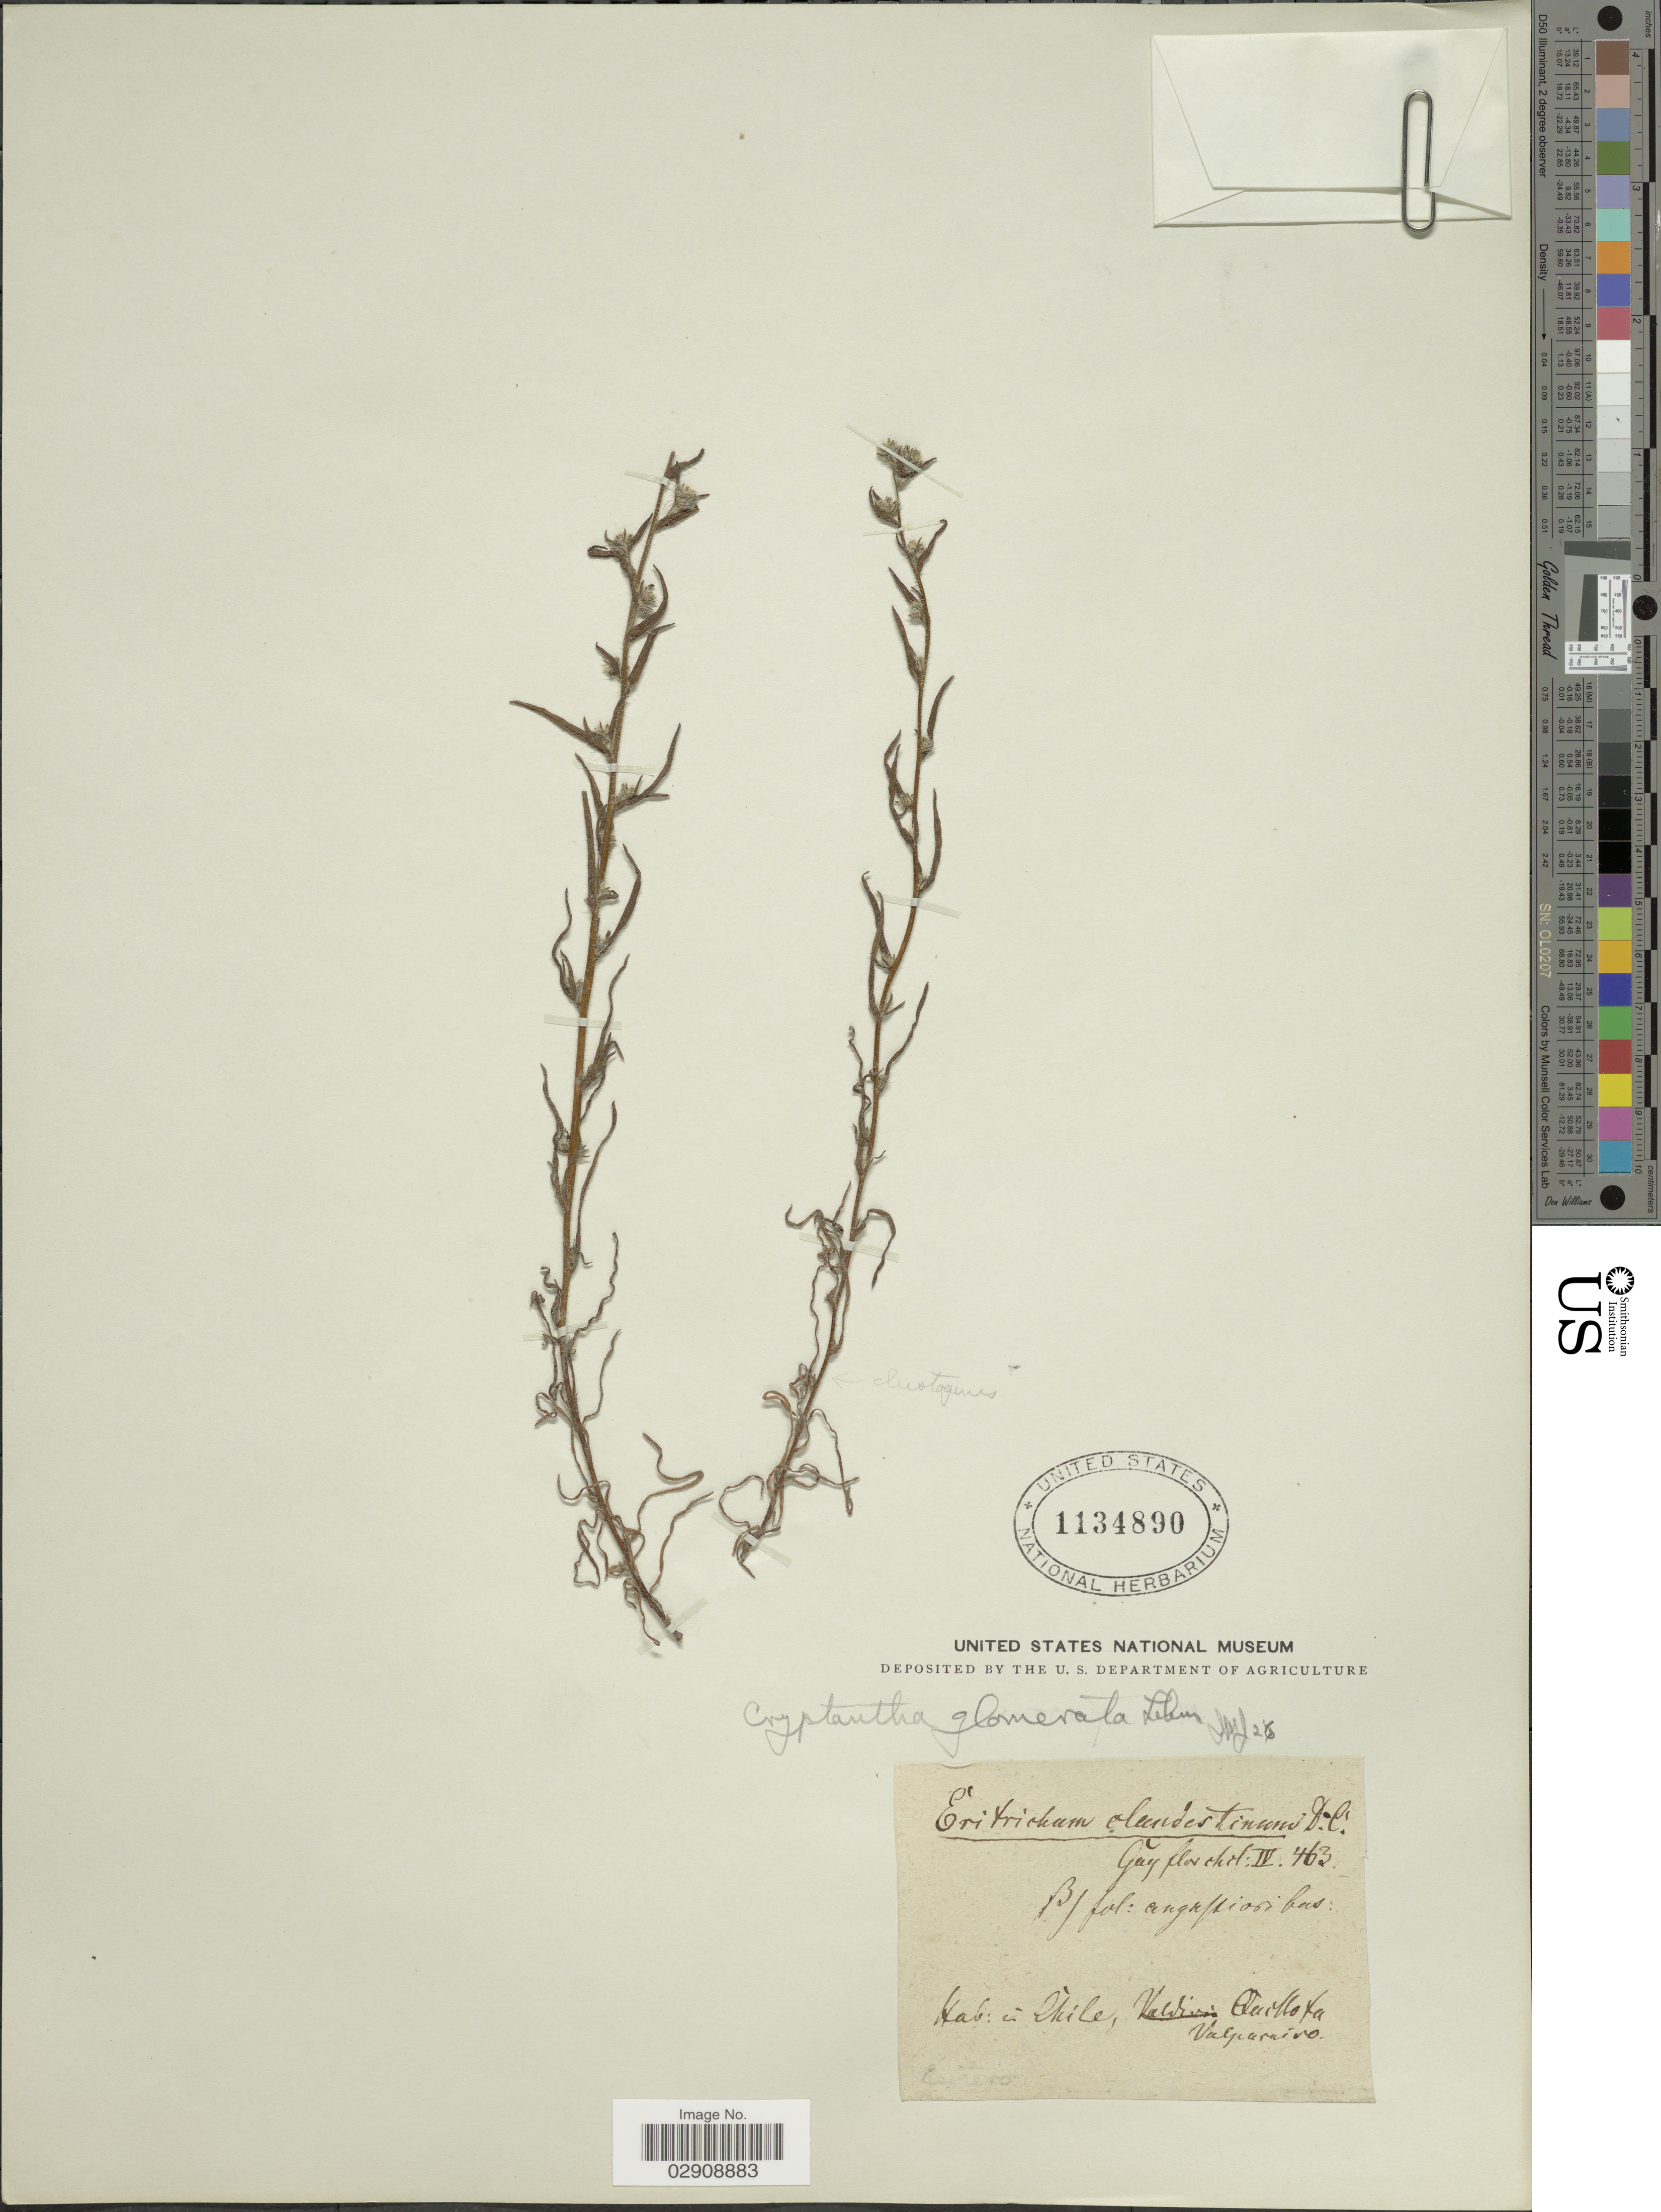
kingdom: Plantae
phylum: Tracheophyta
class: Magnoliopsida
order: Boraginales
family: Boraginaceae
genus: Cryptantha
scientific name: Cryptantha glomerata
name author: (G. Don) Lehm.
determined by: Moroni, Pablo, (SI), Instituto de Botanica Darwinion (ARGENTINA)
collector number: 463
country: Chile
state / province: Valparaíso (V)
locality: Hab in Chile, Valparaiso, Quillota.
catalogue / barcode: US 1134890